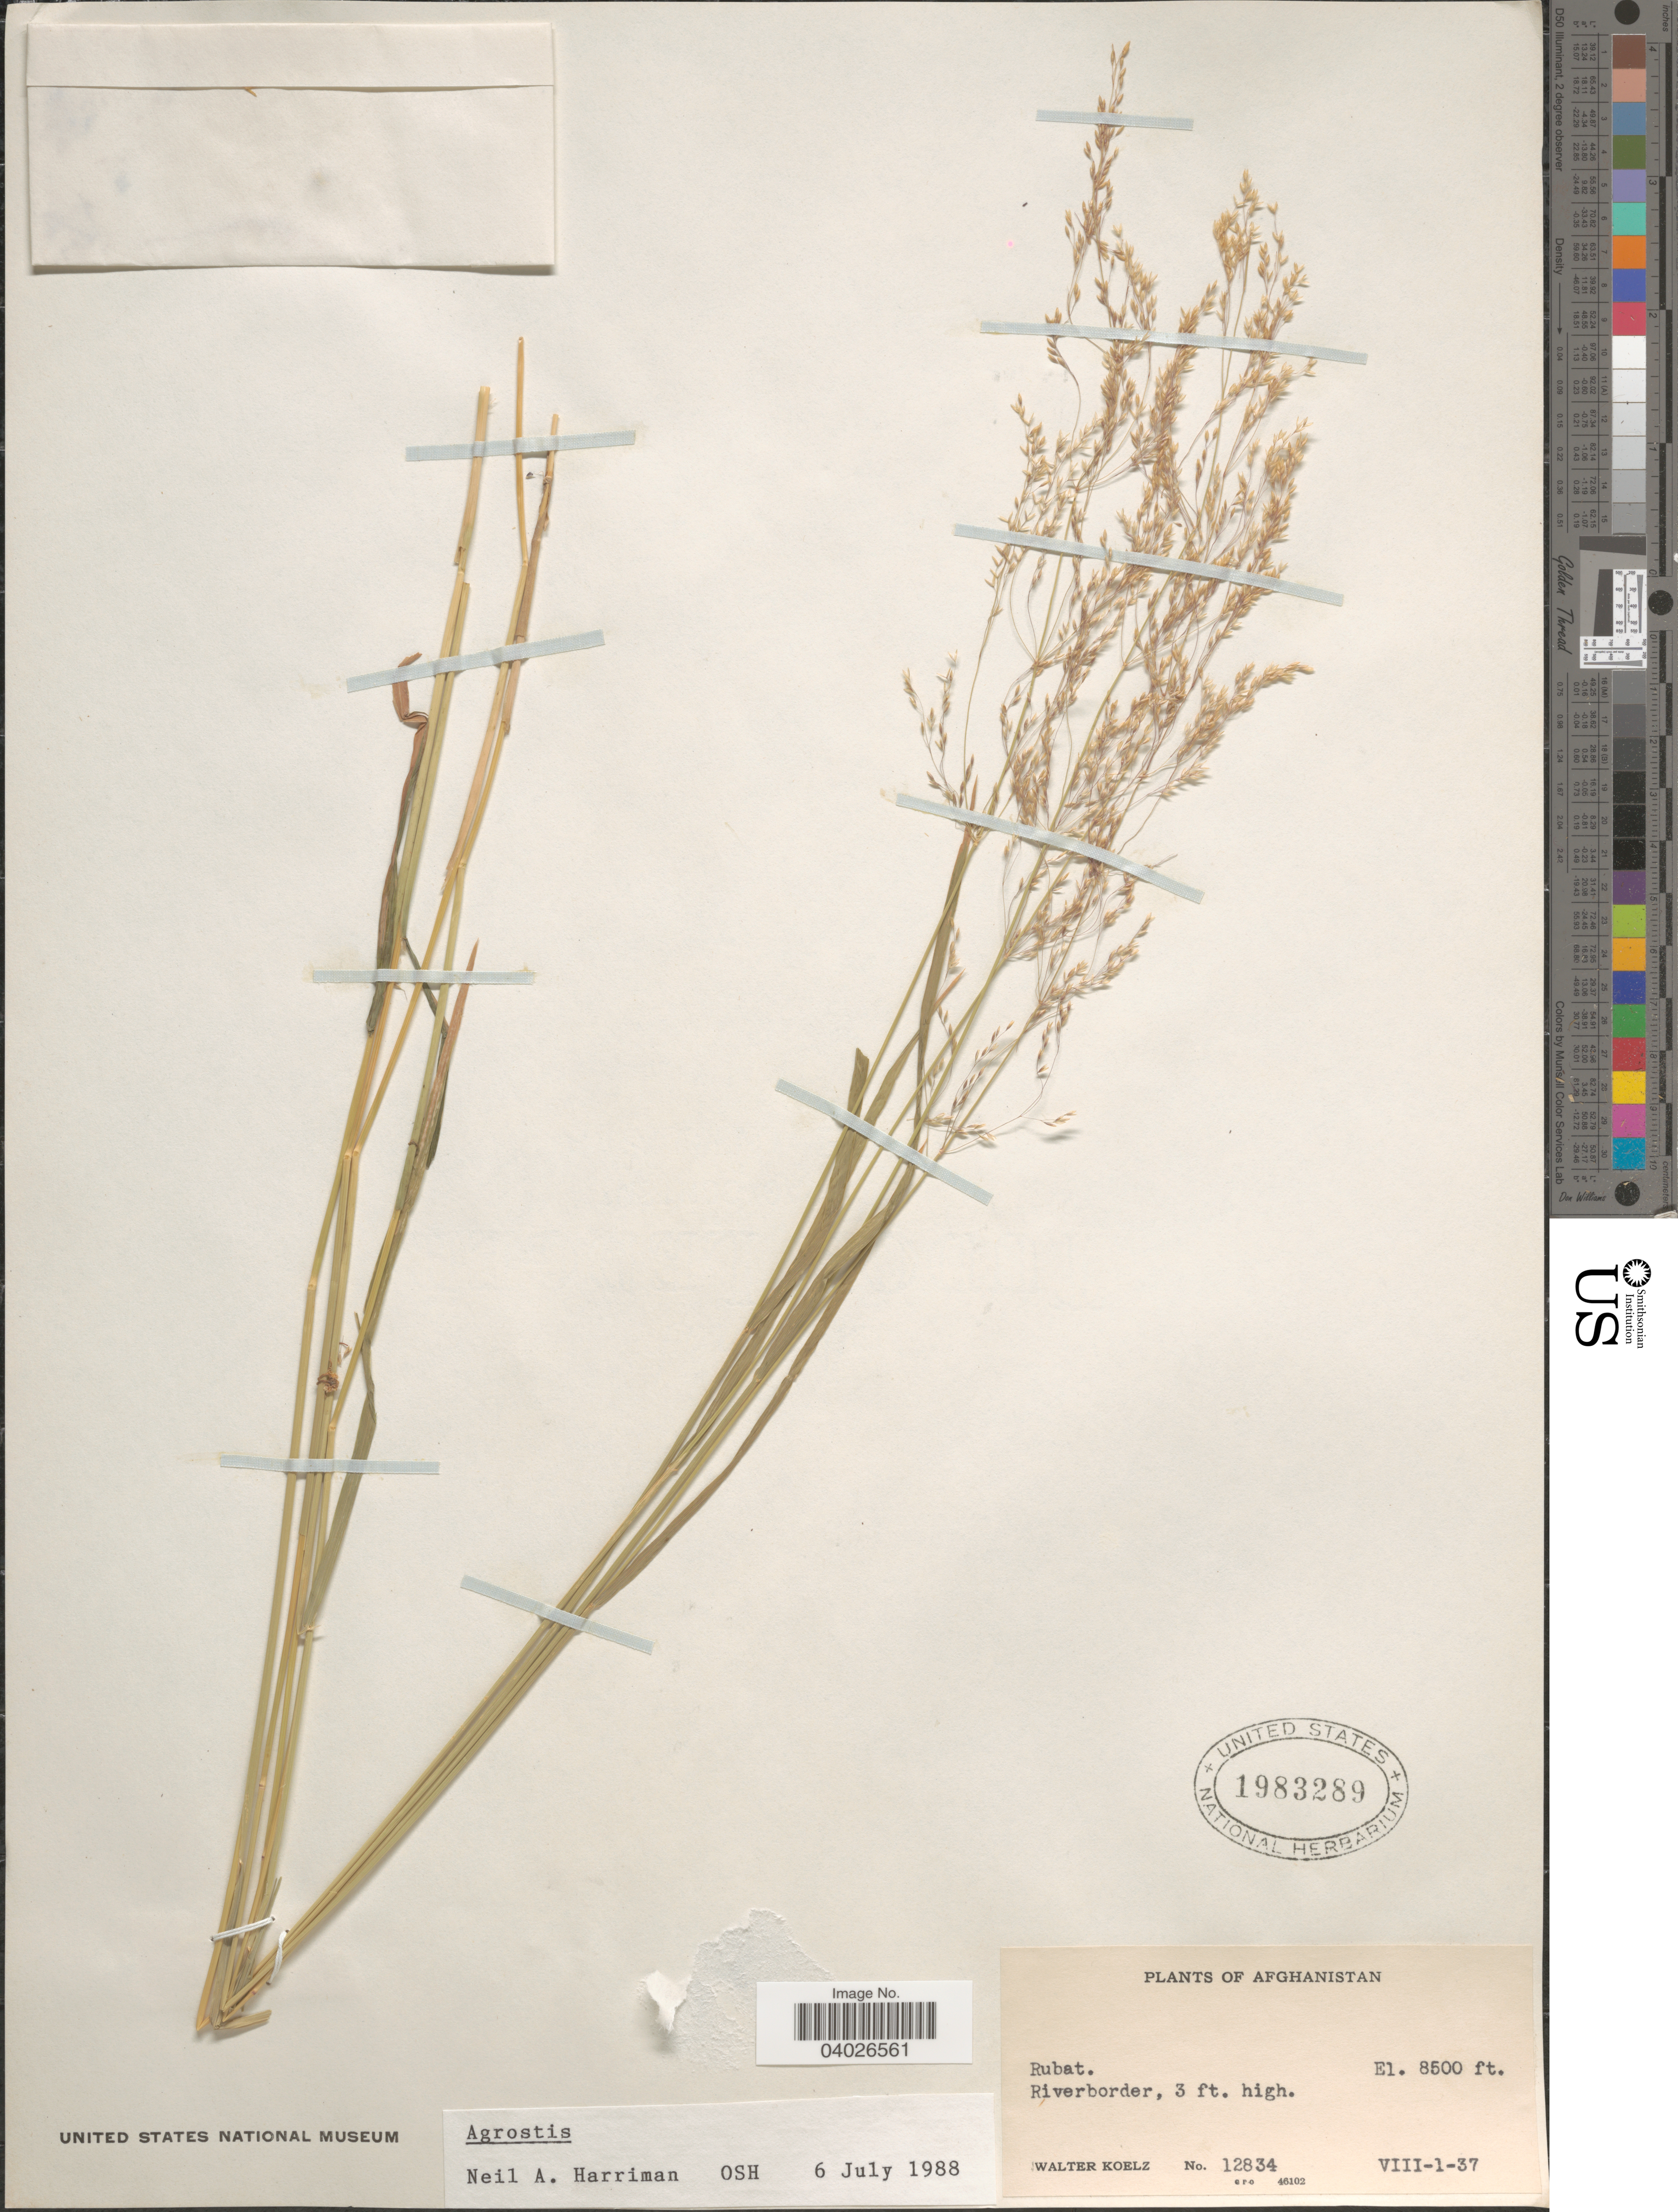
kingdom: Plantae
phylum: Tracheophyta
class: Liliopsida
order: Poales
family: Poaceae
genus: Agrostis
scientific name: Agrostis sp.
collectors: W. N. Koelz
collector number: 12834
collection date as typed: Transcribed d/m/y: 1/8/37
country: Afghanistan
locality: Rubat.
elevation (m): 2591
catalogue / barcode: US 1983289